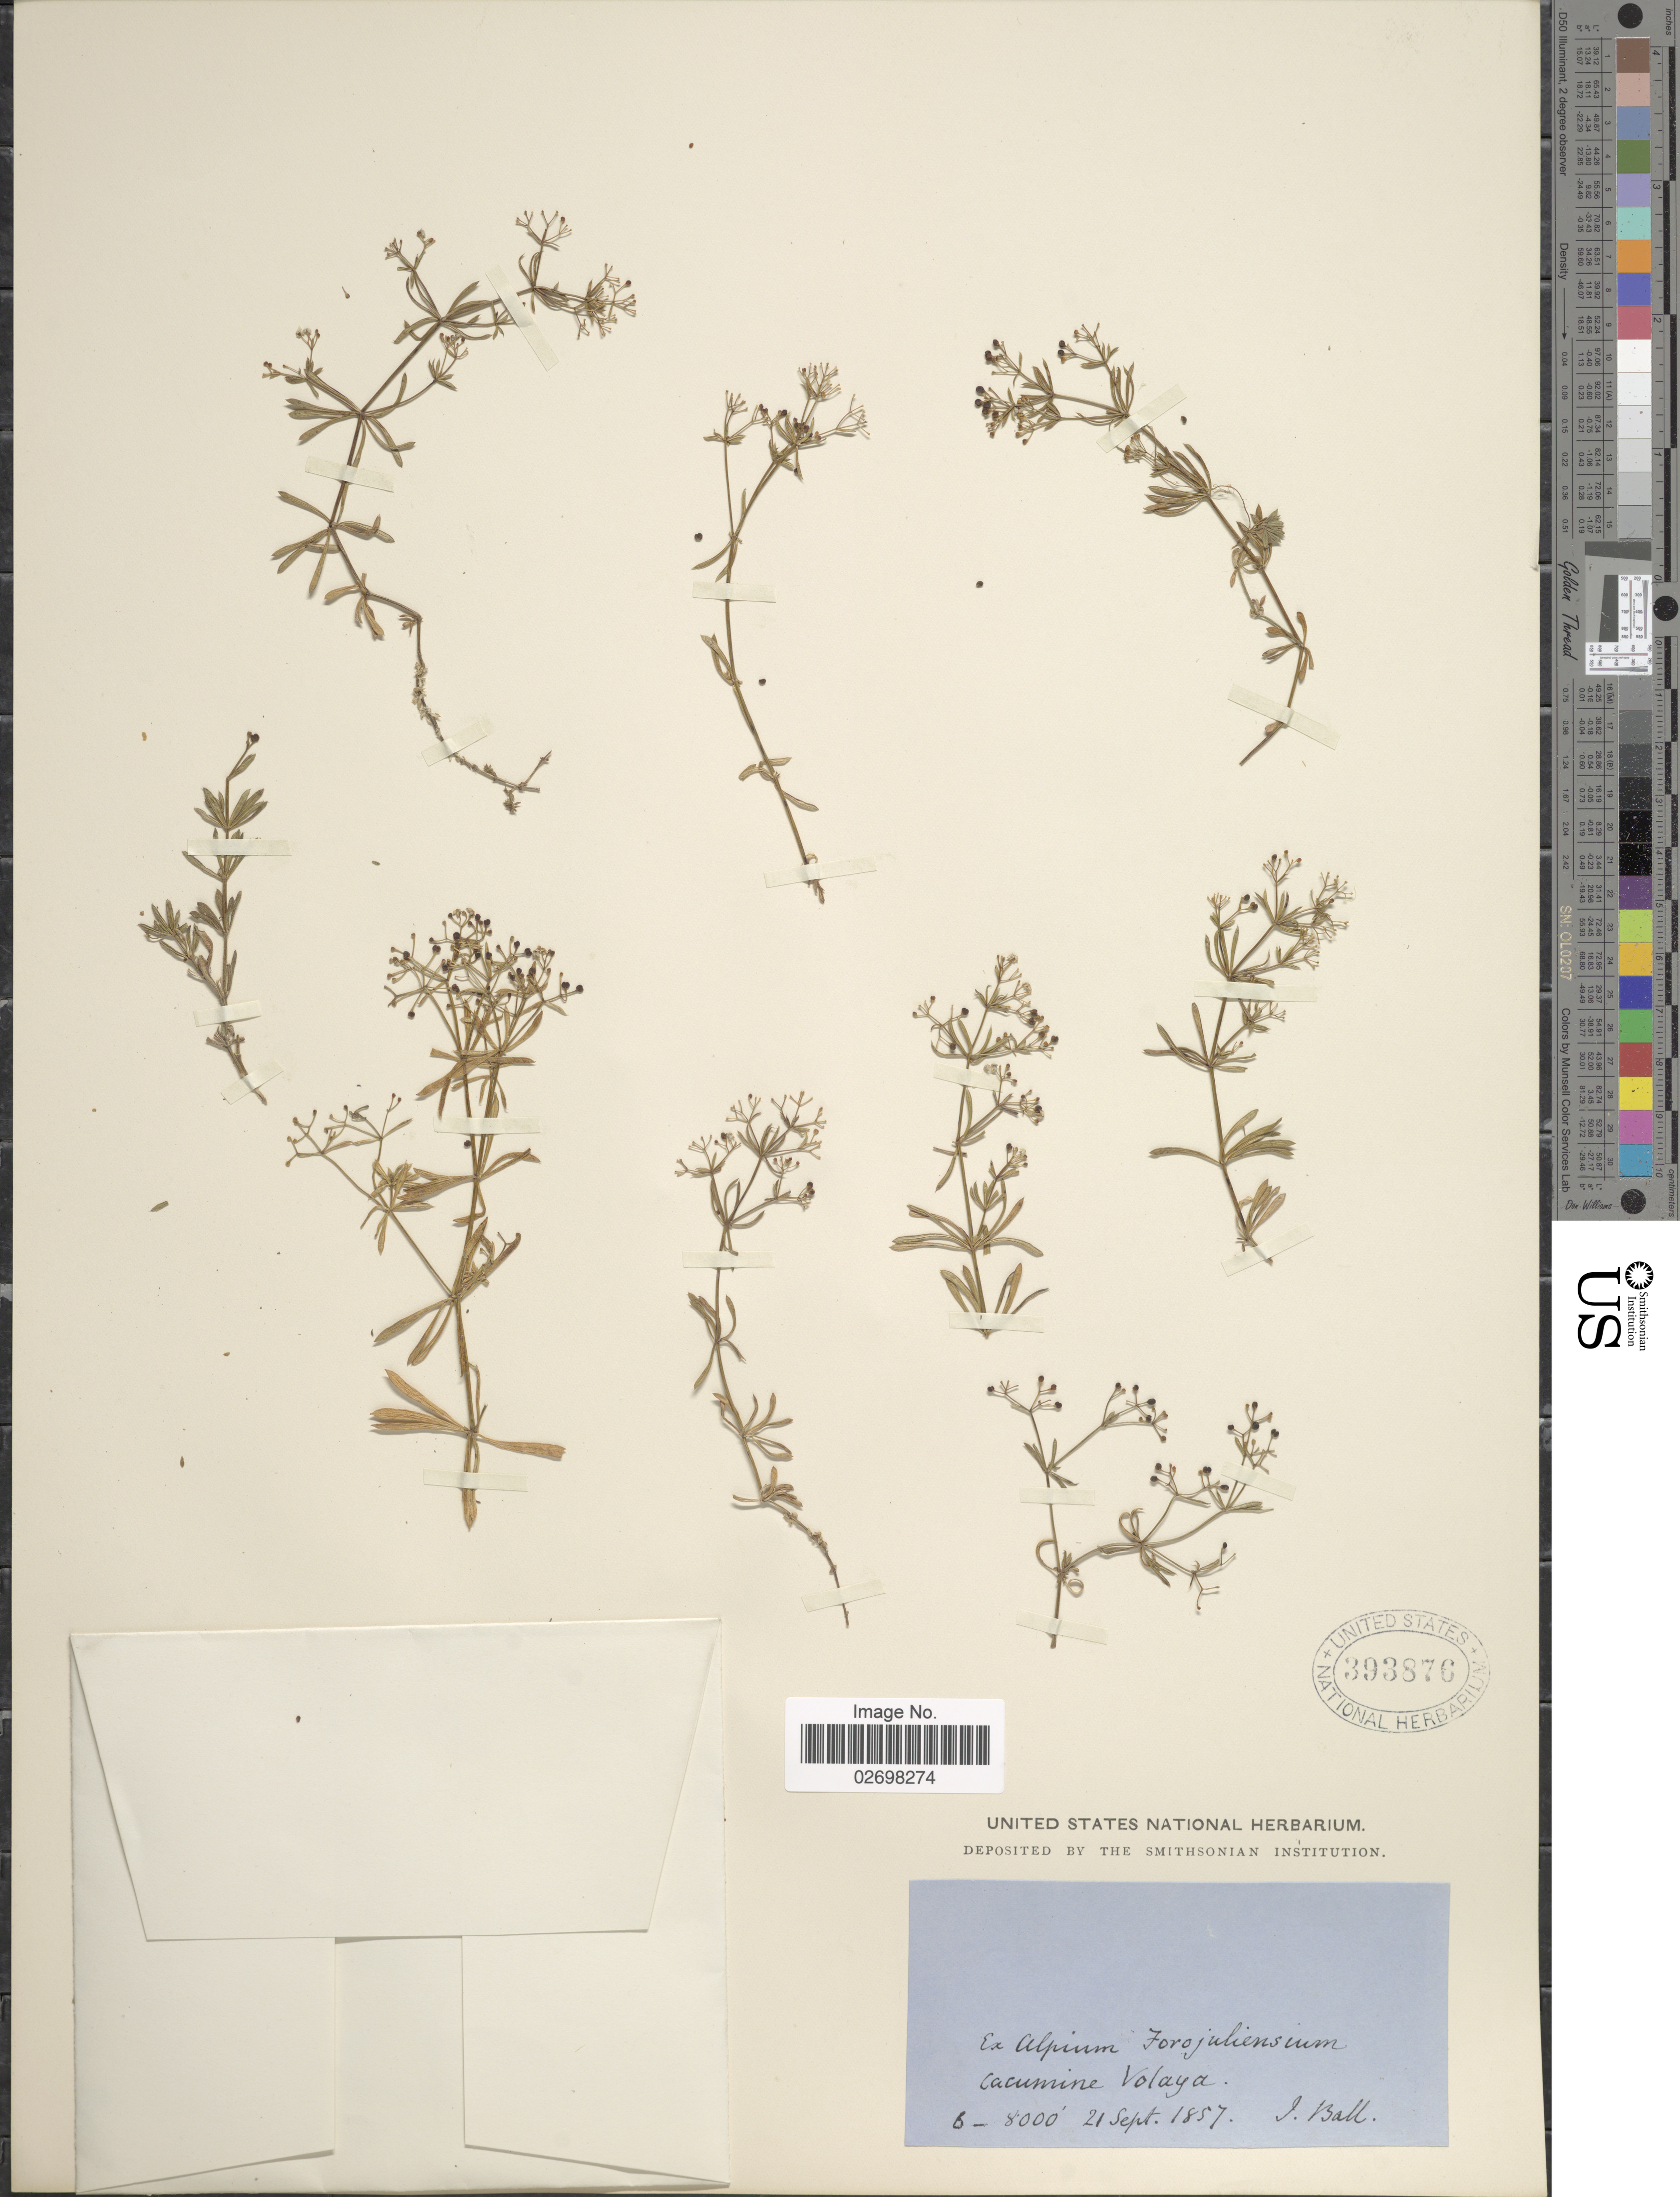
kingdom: Plantae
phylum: Tracheophyta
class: Magnoliopsida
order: Gentianales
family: Rubiaceae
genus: Galium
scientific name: Galium sp.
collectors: J. Ball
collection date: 1857-09-21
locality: Alpium Forojuliensium cacumine Volaya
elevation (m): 1829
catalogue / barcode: US 393876